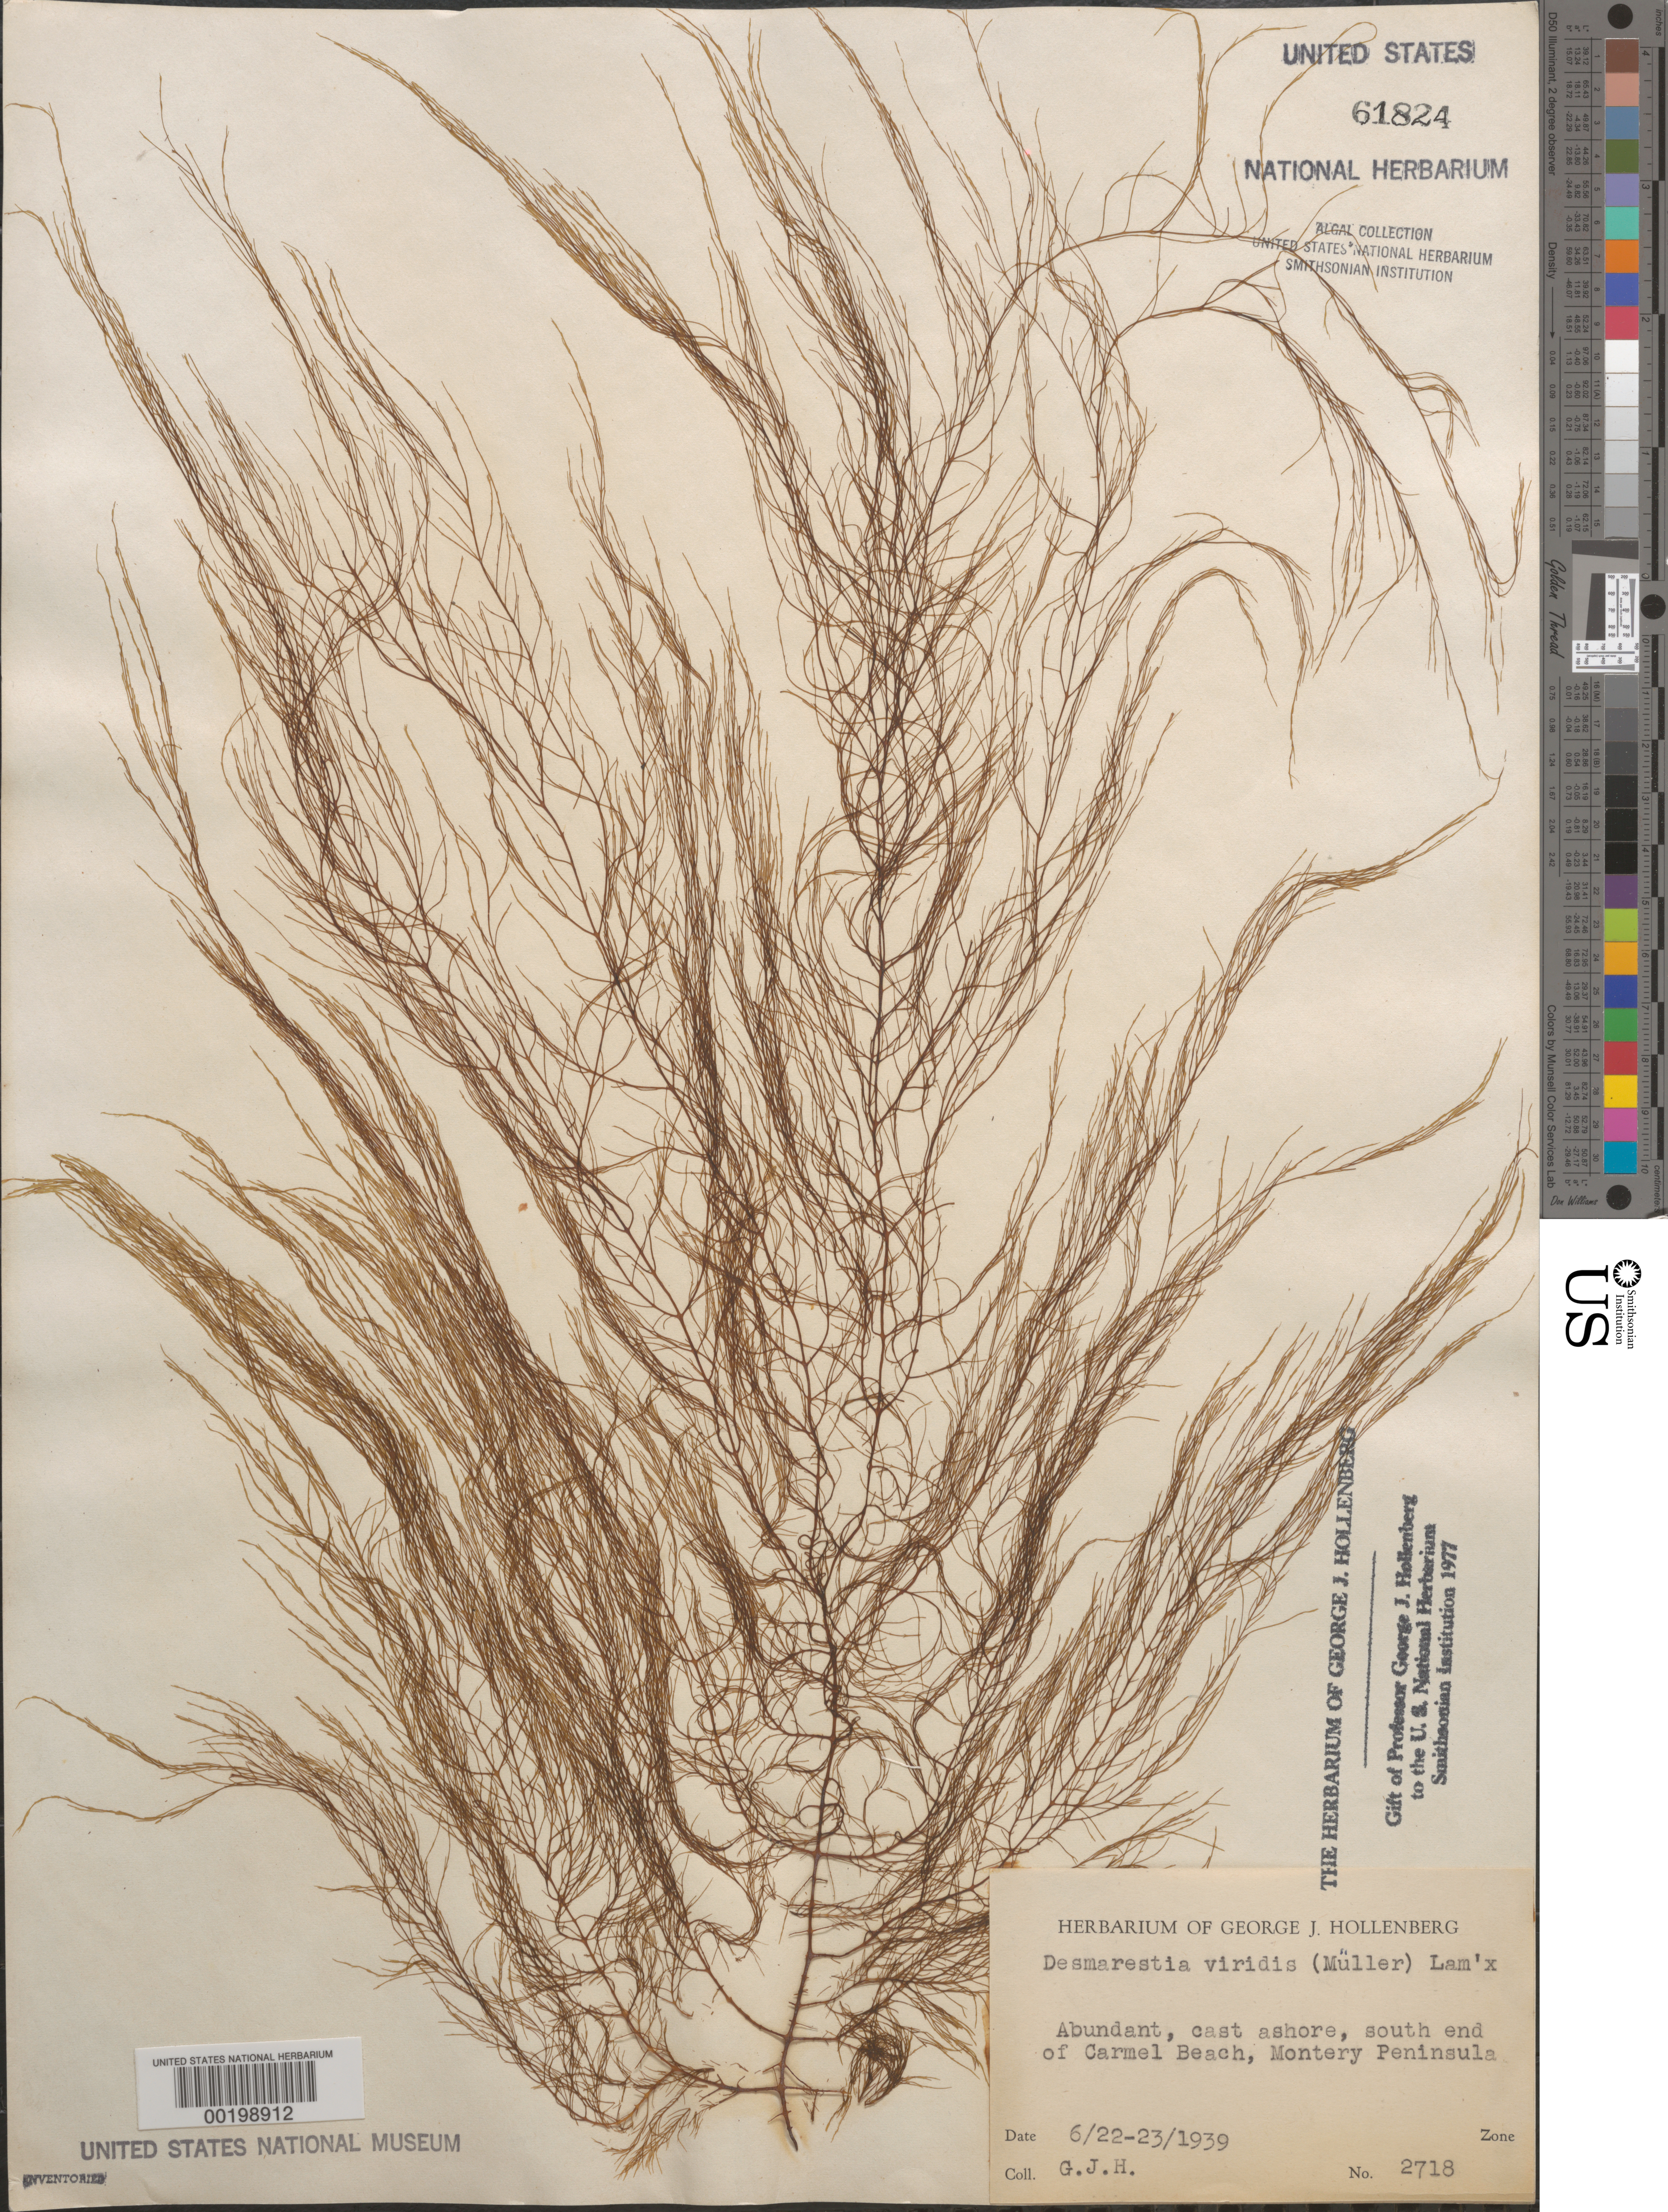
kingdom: Chromista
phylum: Ochrophyta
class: Phaeophyceae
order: Desmarestiales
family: Desmarestiaceae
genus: Desmarestia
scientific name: Desmarestia viridis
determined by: Hollenberg, George J.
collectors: G. Hollenberg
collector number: GJH 2718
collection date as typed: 22 Jun 1939 TO 23 Jun 1939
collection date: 1939-06-22/1939-06-23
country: United States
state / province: California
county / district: Monterey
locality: Carmel Beach, Monterey Peninsula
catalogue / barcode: US 61824